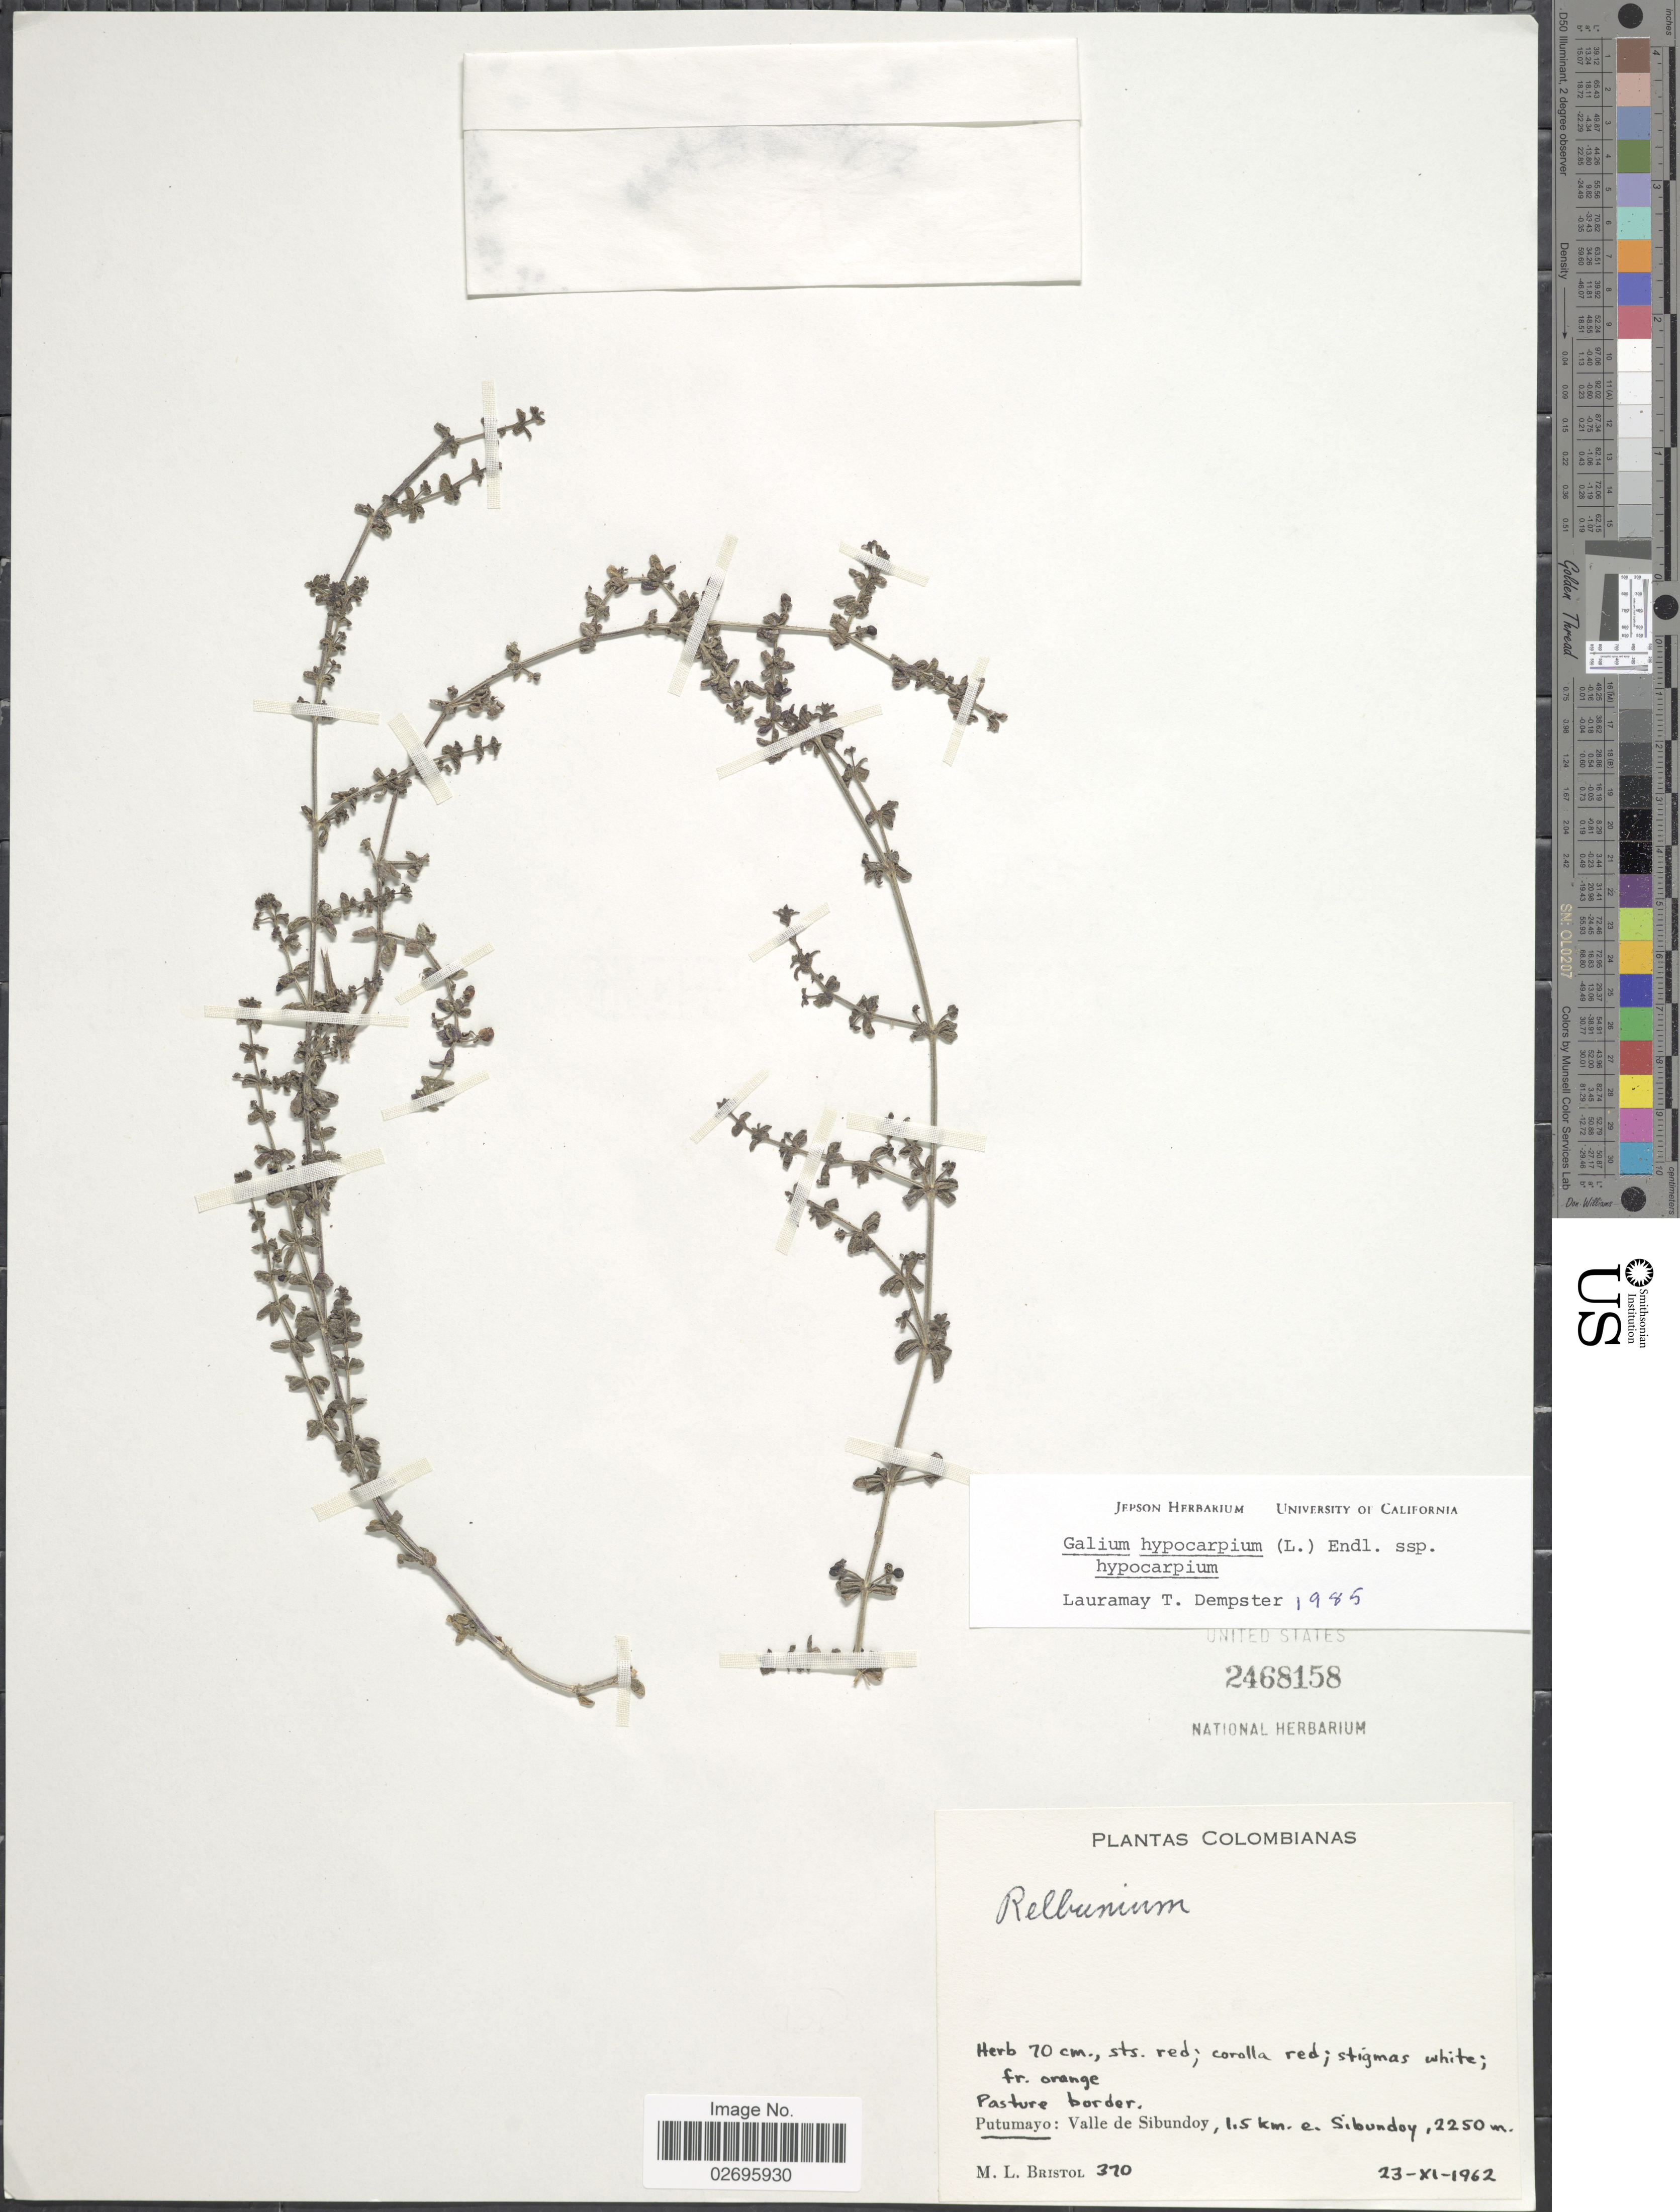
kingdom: Plantae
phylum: Tracheophyta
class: Magnoliopsida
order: Gentianales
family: Rubiaceae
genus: Galium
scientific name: Galium hypocarpium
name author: (L.) Endl. ex Griseb.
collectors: M. L. Bristol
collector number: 370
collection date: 1962-11-23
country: Colombia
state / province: Putumayo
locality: Pasture border, Valle de Sibundoy, 1.5 km e. Sibundoy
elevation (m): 2250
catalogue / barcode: US 2468158